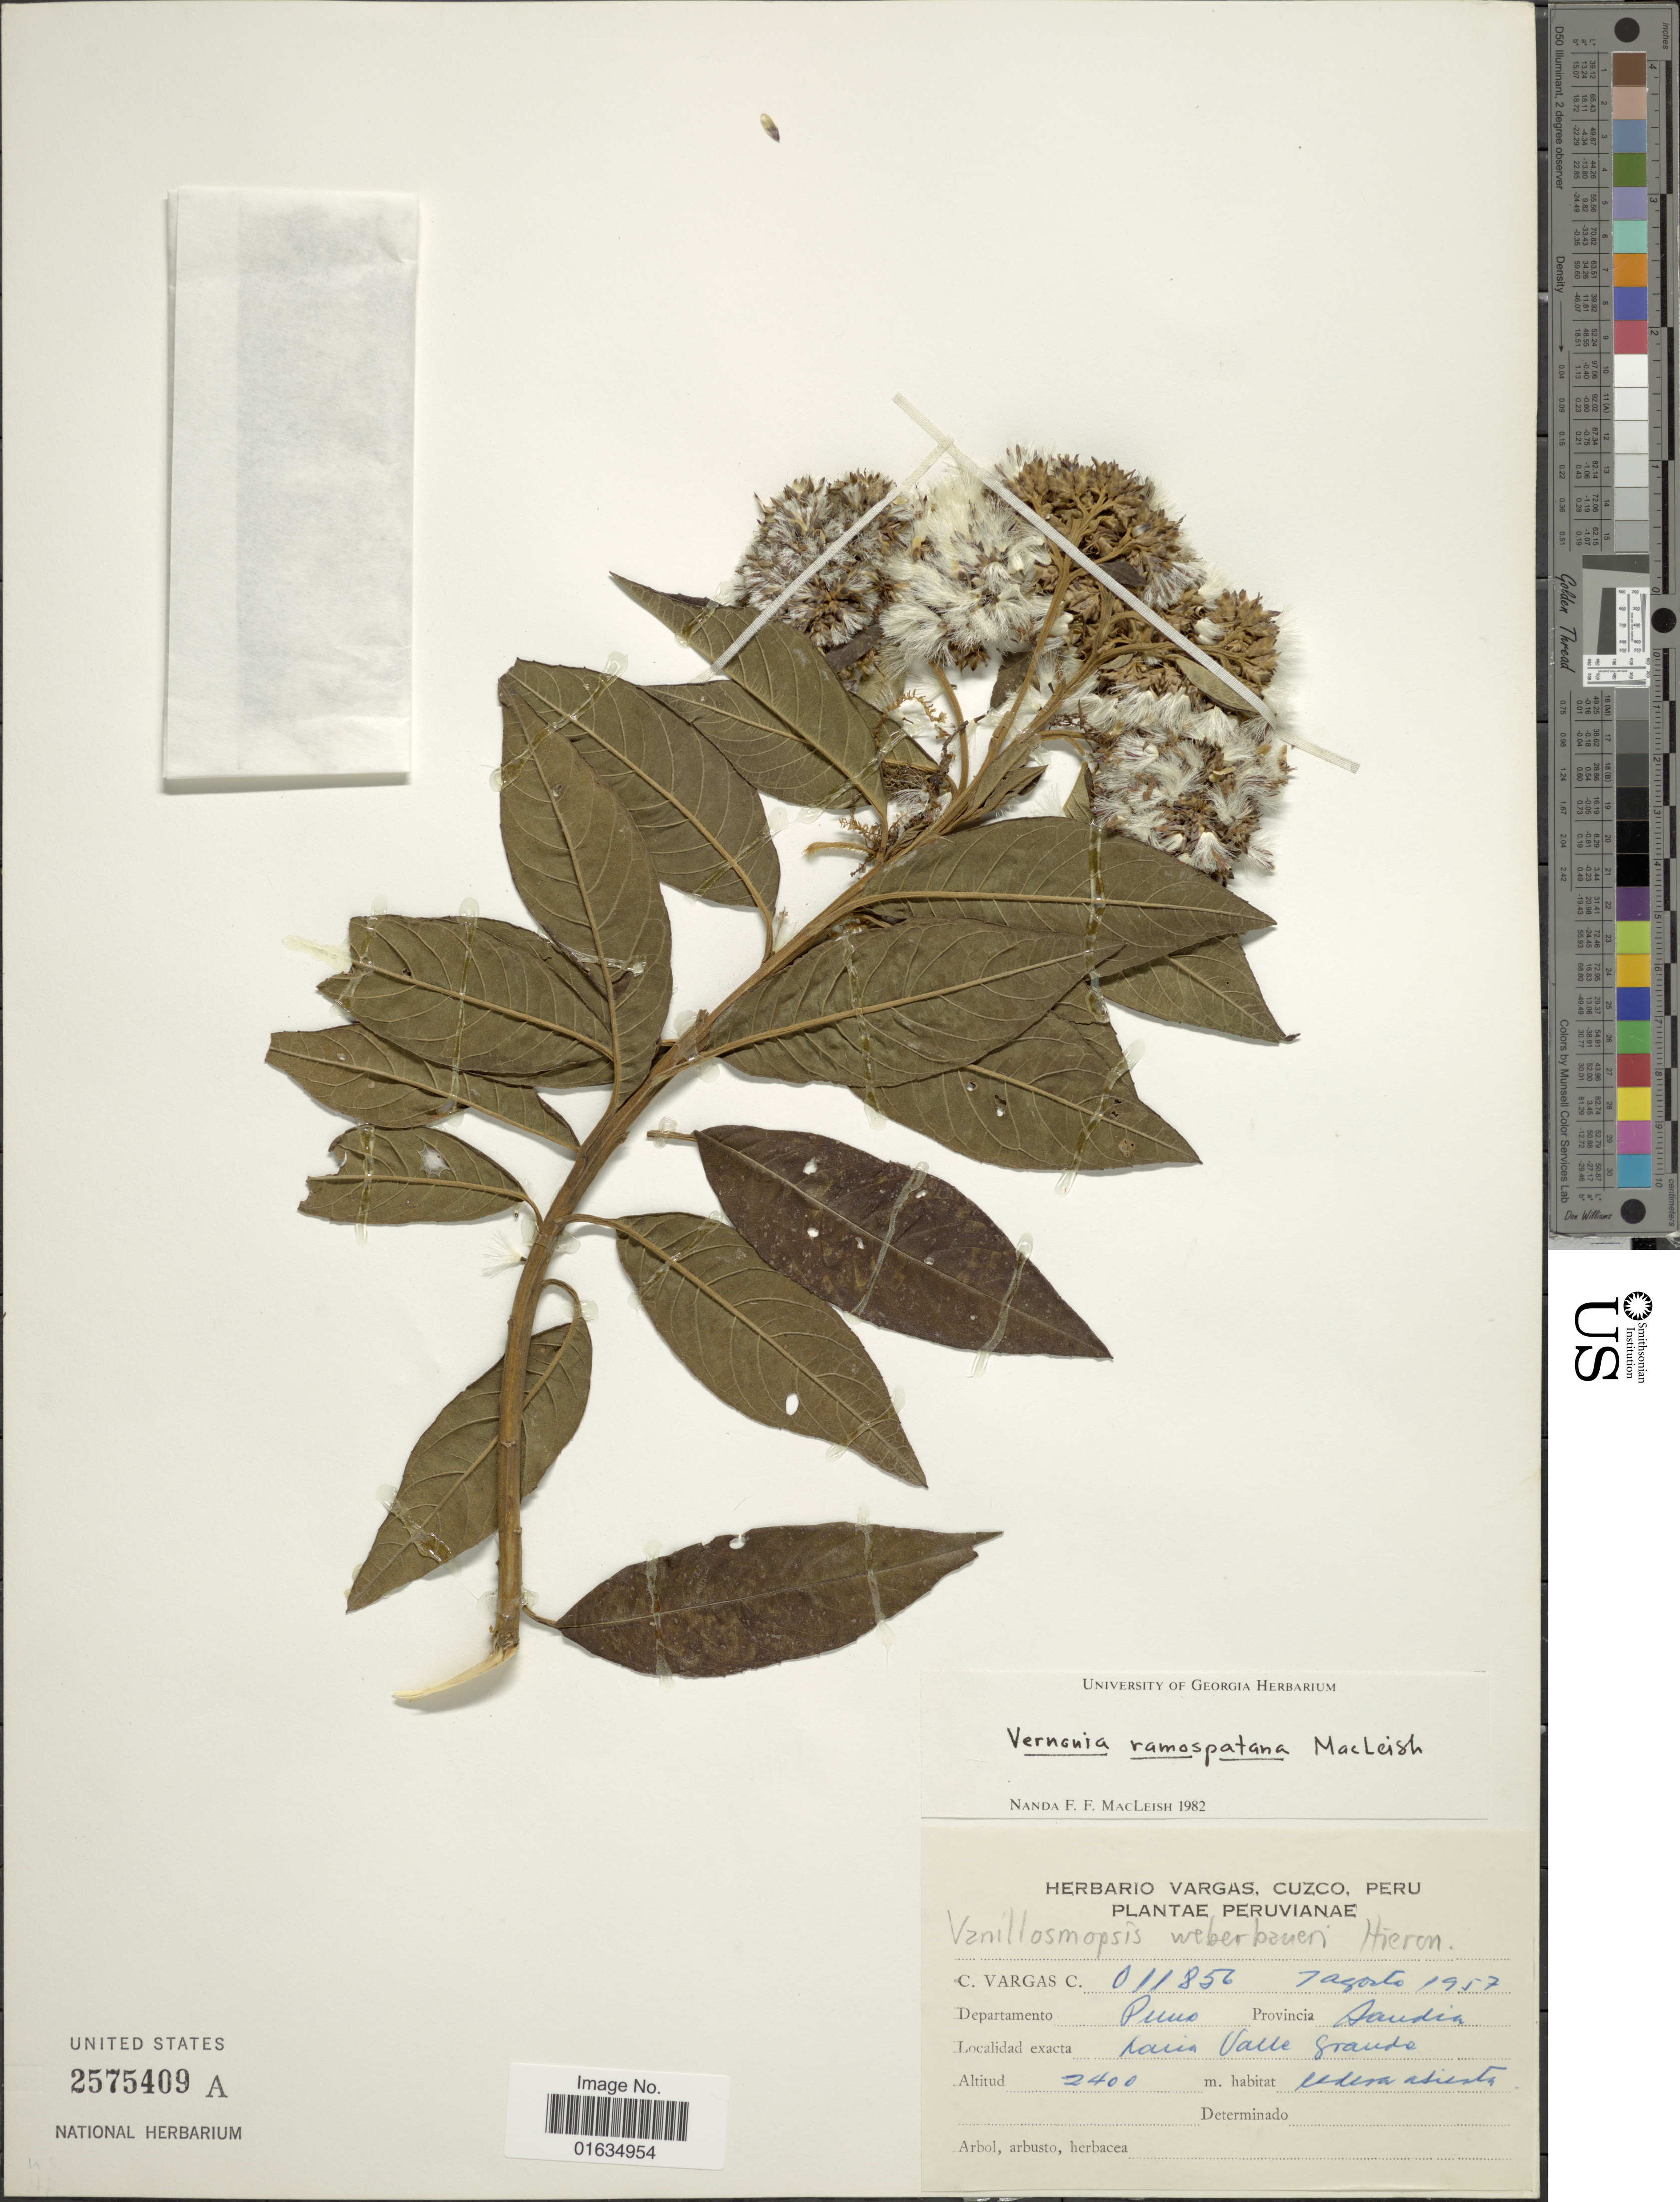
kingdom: Plantae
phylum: Tracheophyta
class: Magnoliopsida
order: Asterales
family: Asteraceae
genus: Critoniopsis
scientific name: Critoniopsis weberbaueri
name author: (Hieron.) H. Rob.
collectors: C. Vargas Calderón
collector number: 011856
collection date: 1957-08-07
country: Peru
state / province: Puno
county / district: Sandia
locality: hacia Valle Grande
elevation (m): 2400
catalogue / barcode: US 2575409A